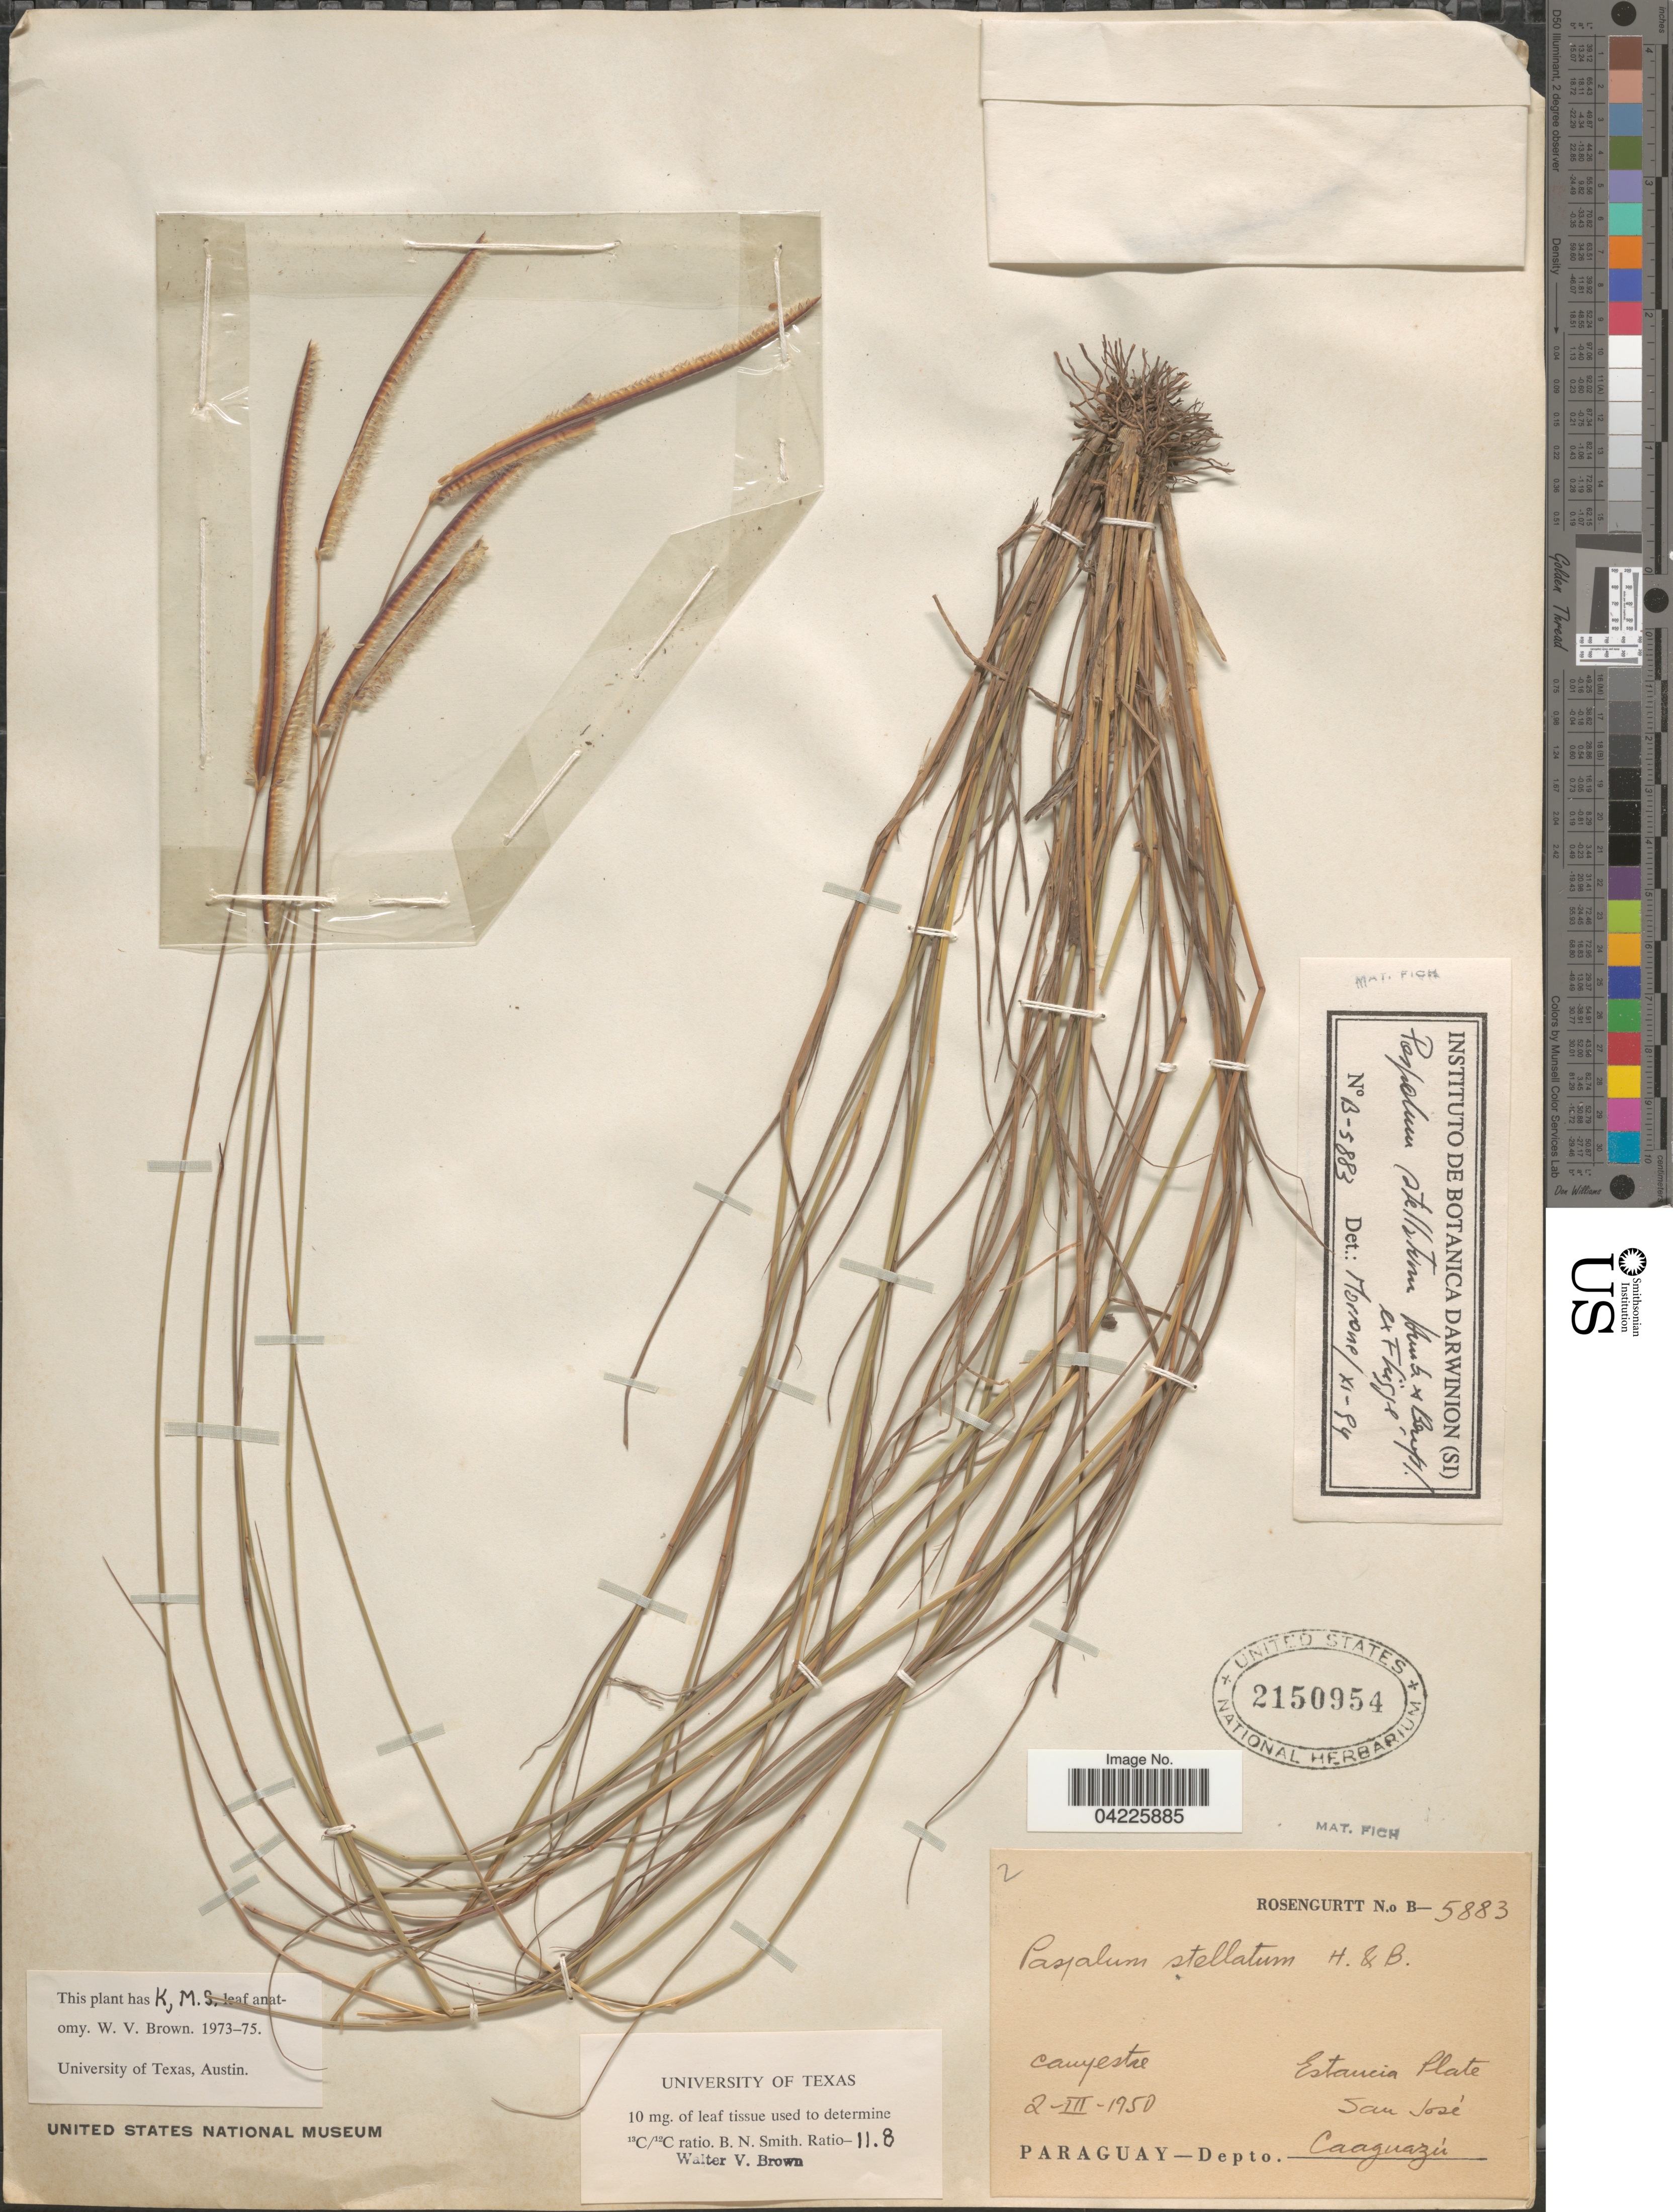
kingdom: Plantae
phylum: Tracheophyta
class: Liliopsida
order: Poales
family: Poaceae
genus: Paspalum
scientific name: Paspalum stellatum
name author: Humb. & Bonpl. ex Flüggé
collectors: Rosengurtt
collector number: B-5883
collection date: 1950-03-02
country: Paraguay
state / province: Caaguazu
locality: Campestre. Estancia Plate. San José. Depto. Caaguazú.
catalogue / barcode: US 2150954